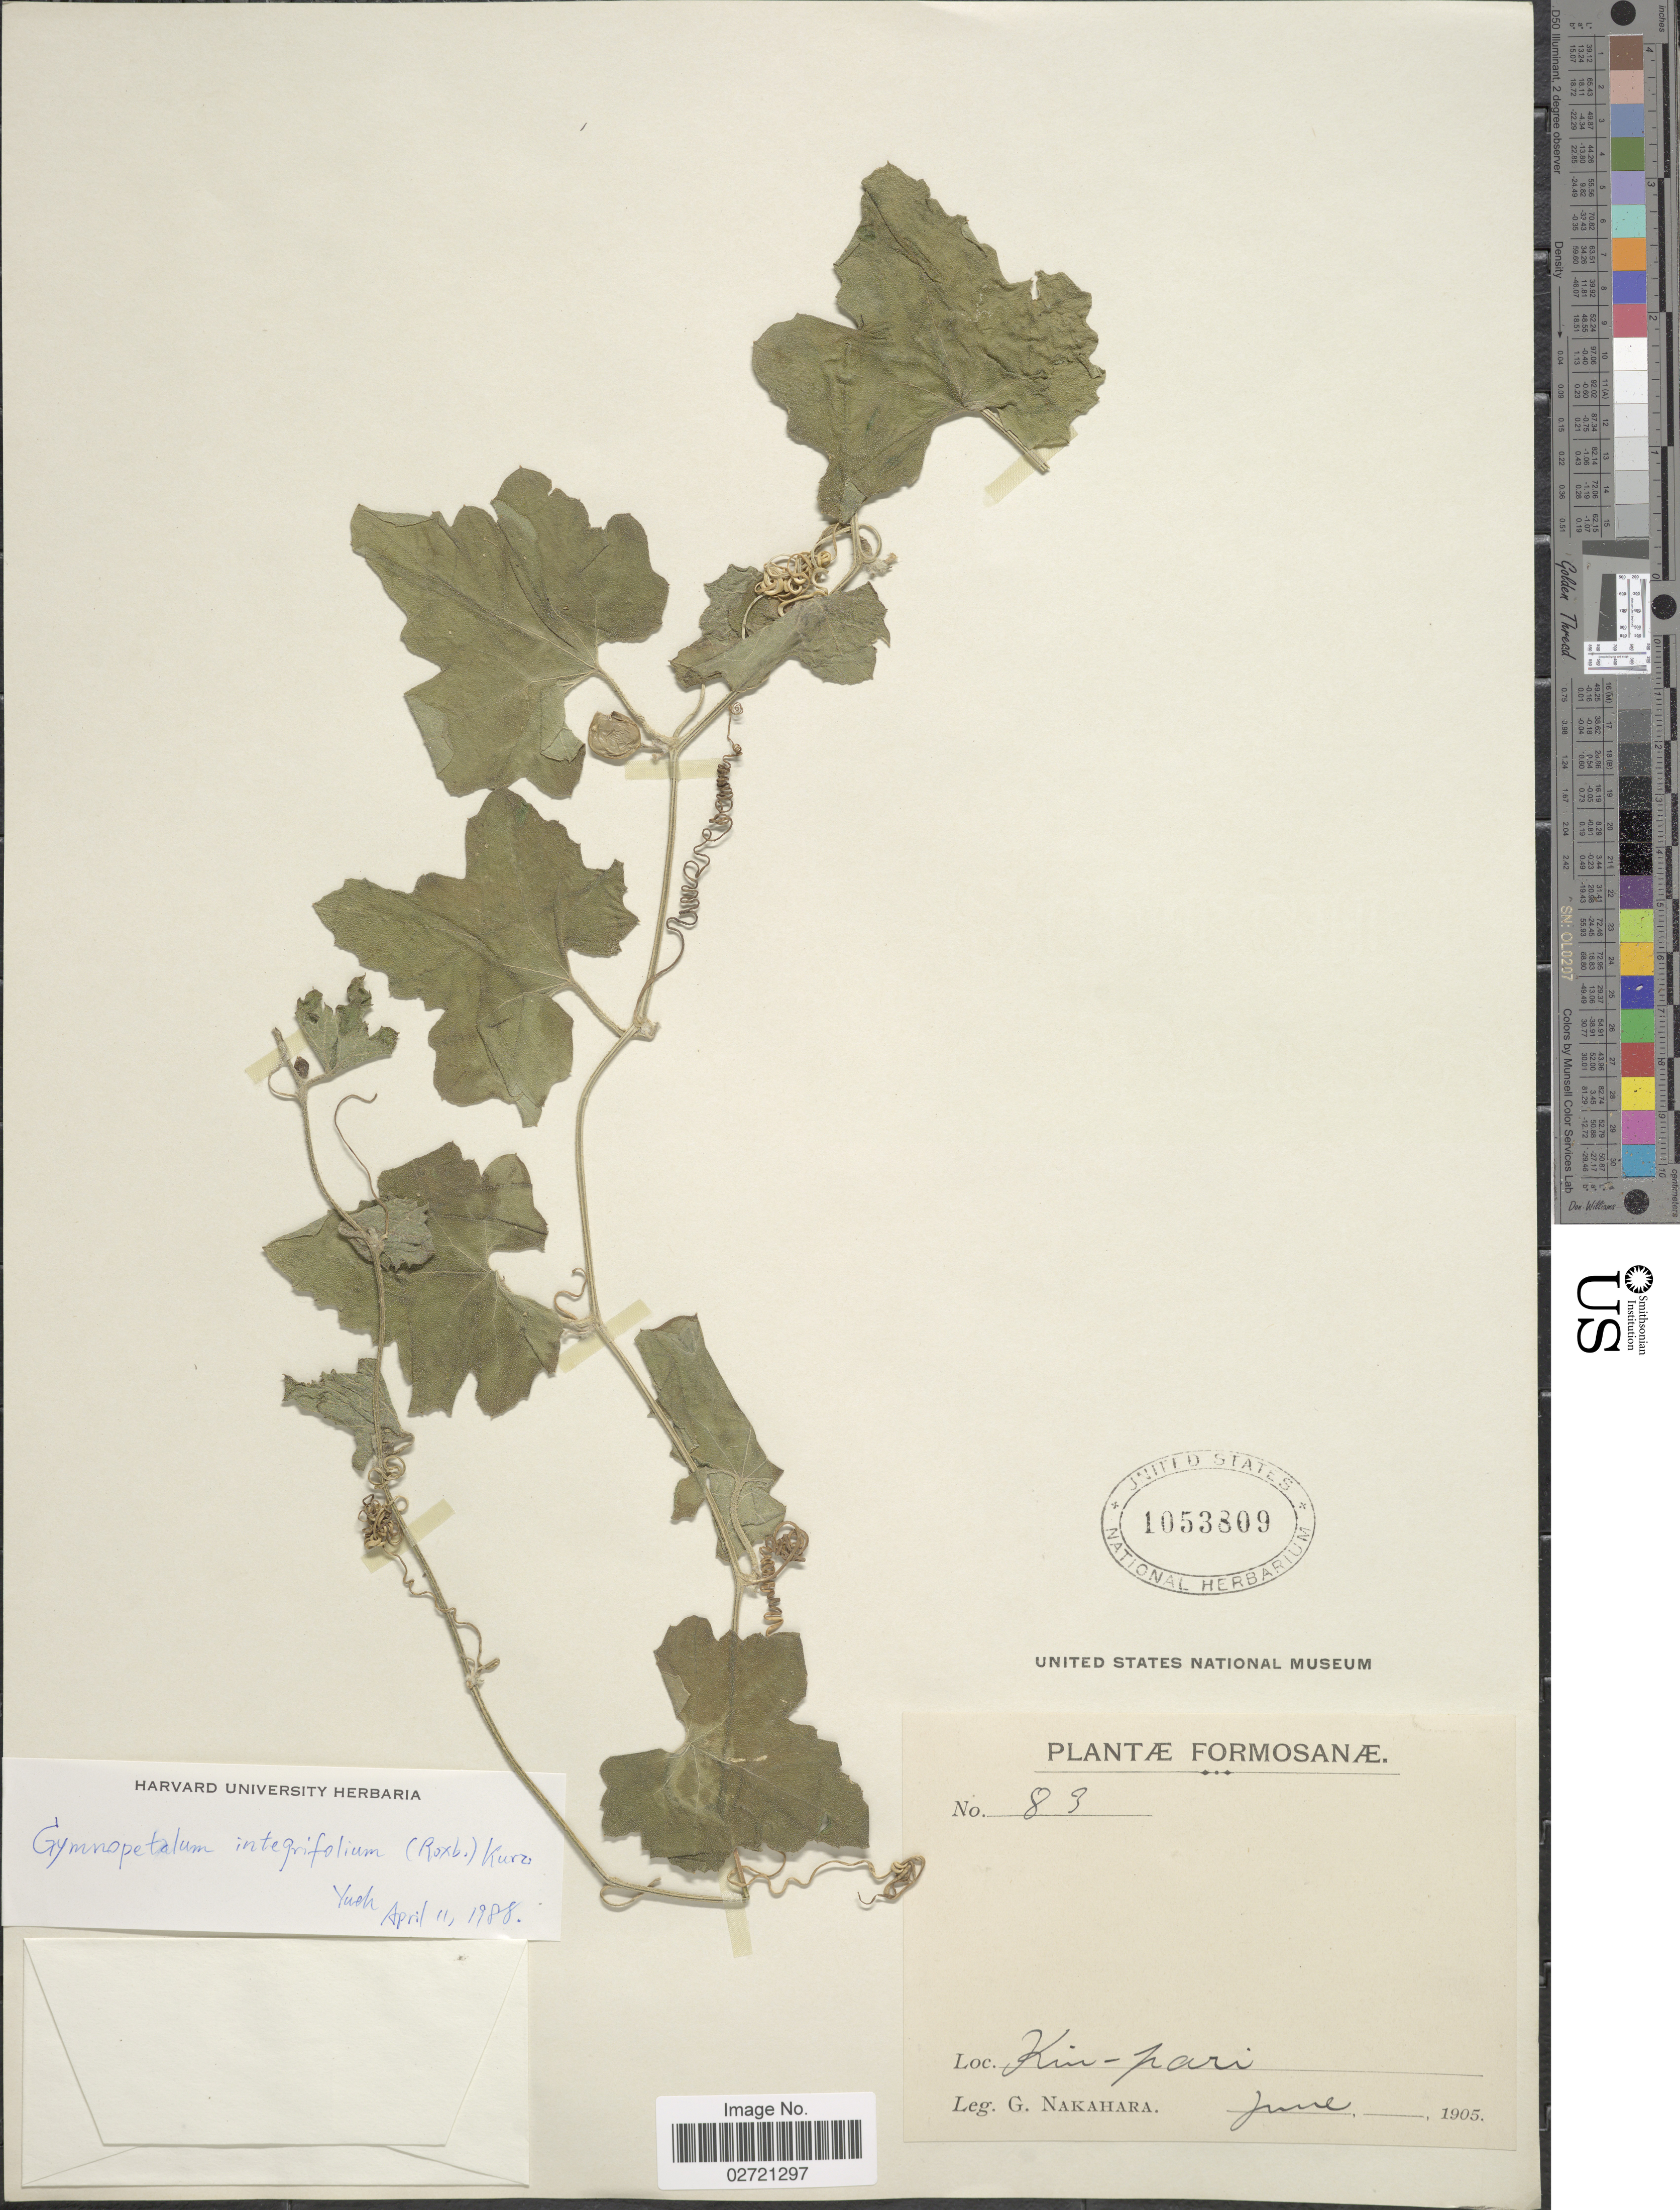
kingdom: Plantae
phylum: Tracheophyta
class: Magnoliopsida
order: Cucurbitales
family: Cucurbitaceae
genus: Trichosanthes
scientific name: Trichosanthes scabra var. scabra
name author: Lour.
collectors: G. Nakahara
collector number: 83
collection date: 1905-06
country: Taiwan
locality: Formosanae, Kin-pari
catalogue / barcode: US 1053809